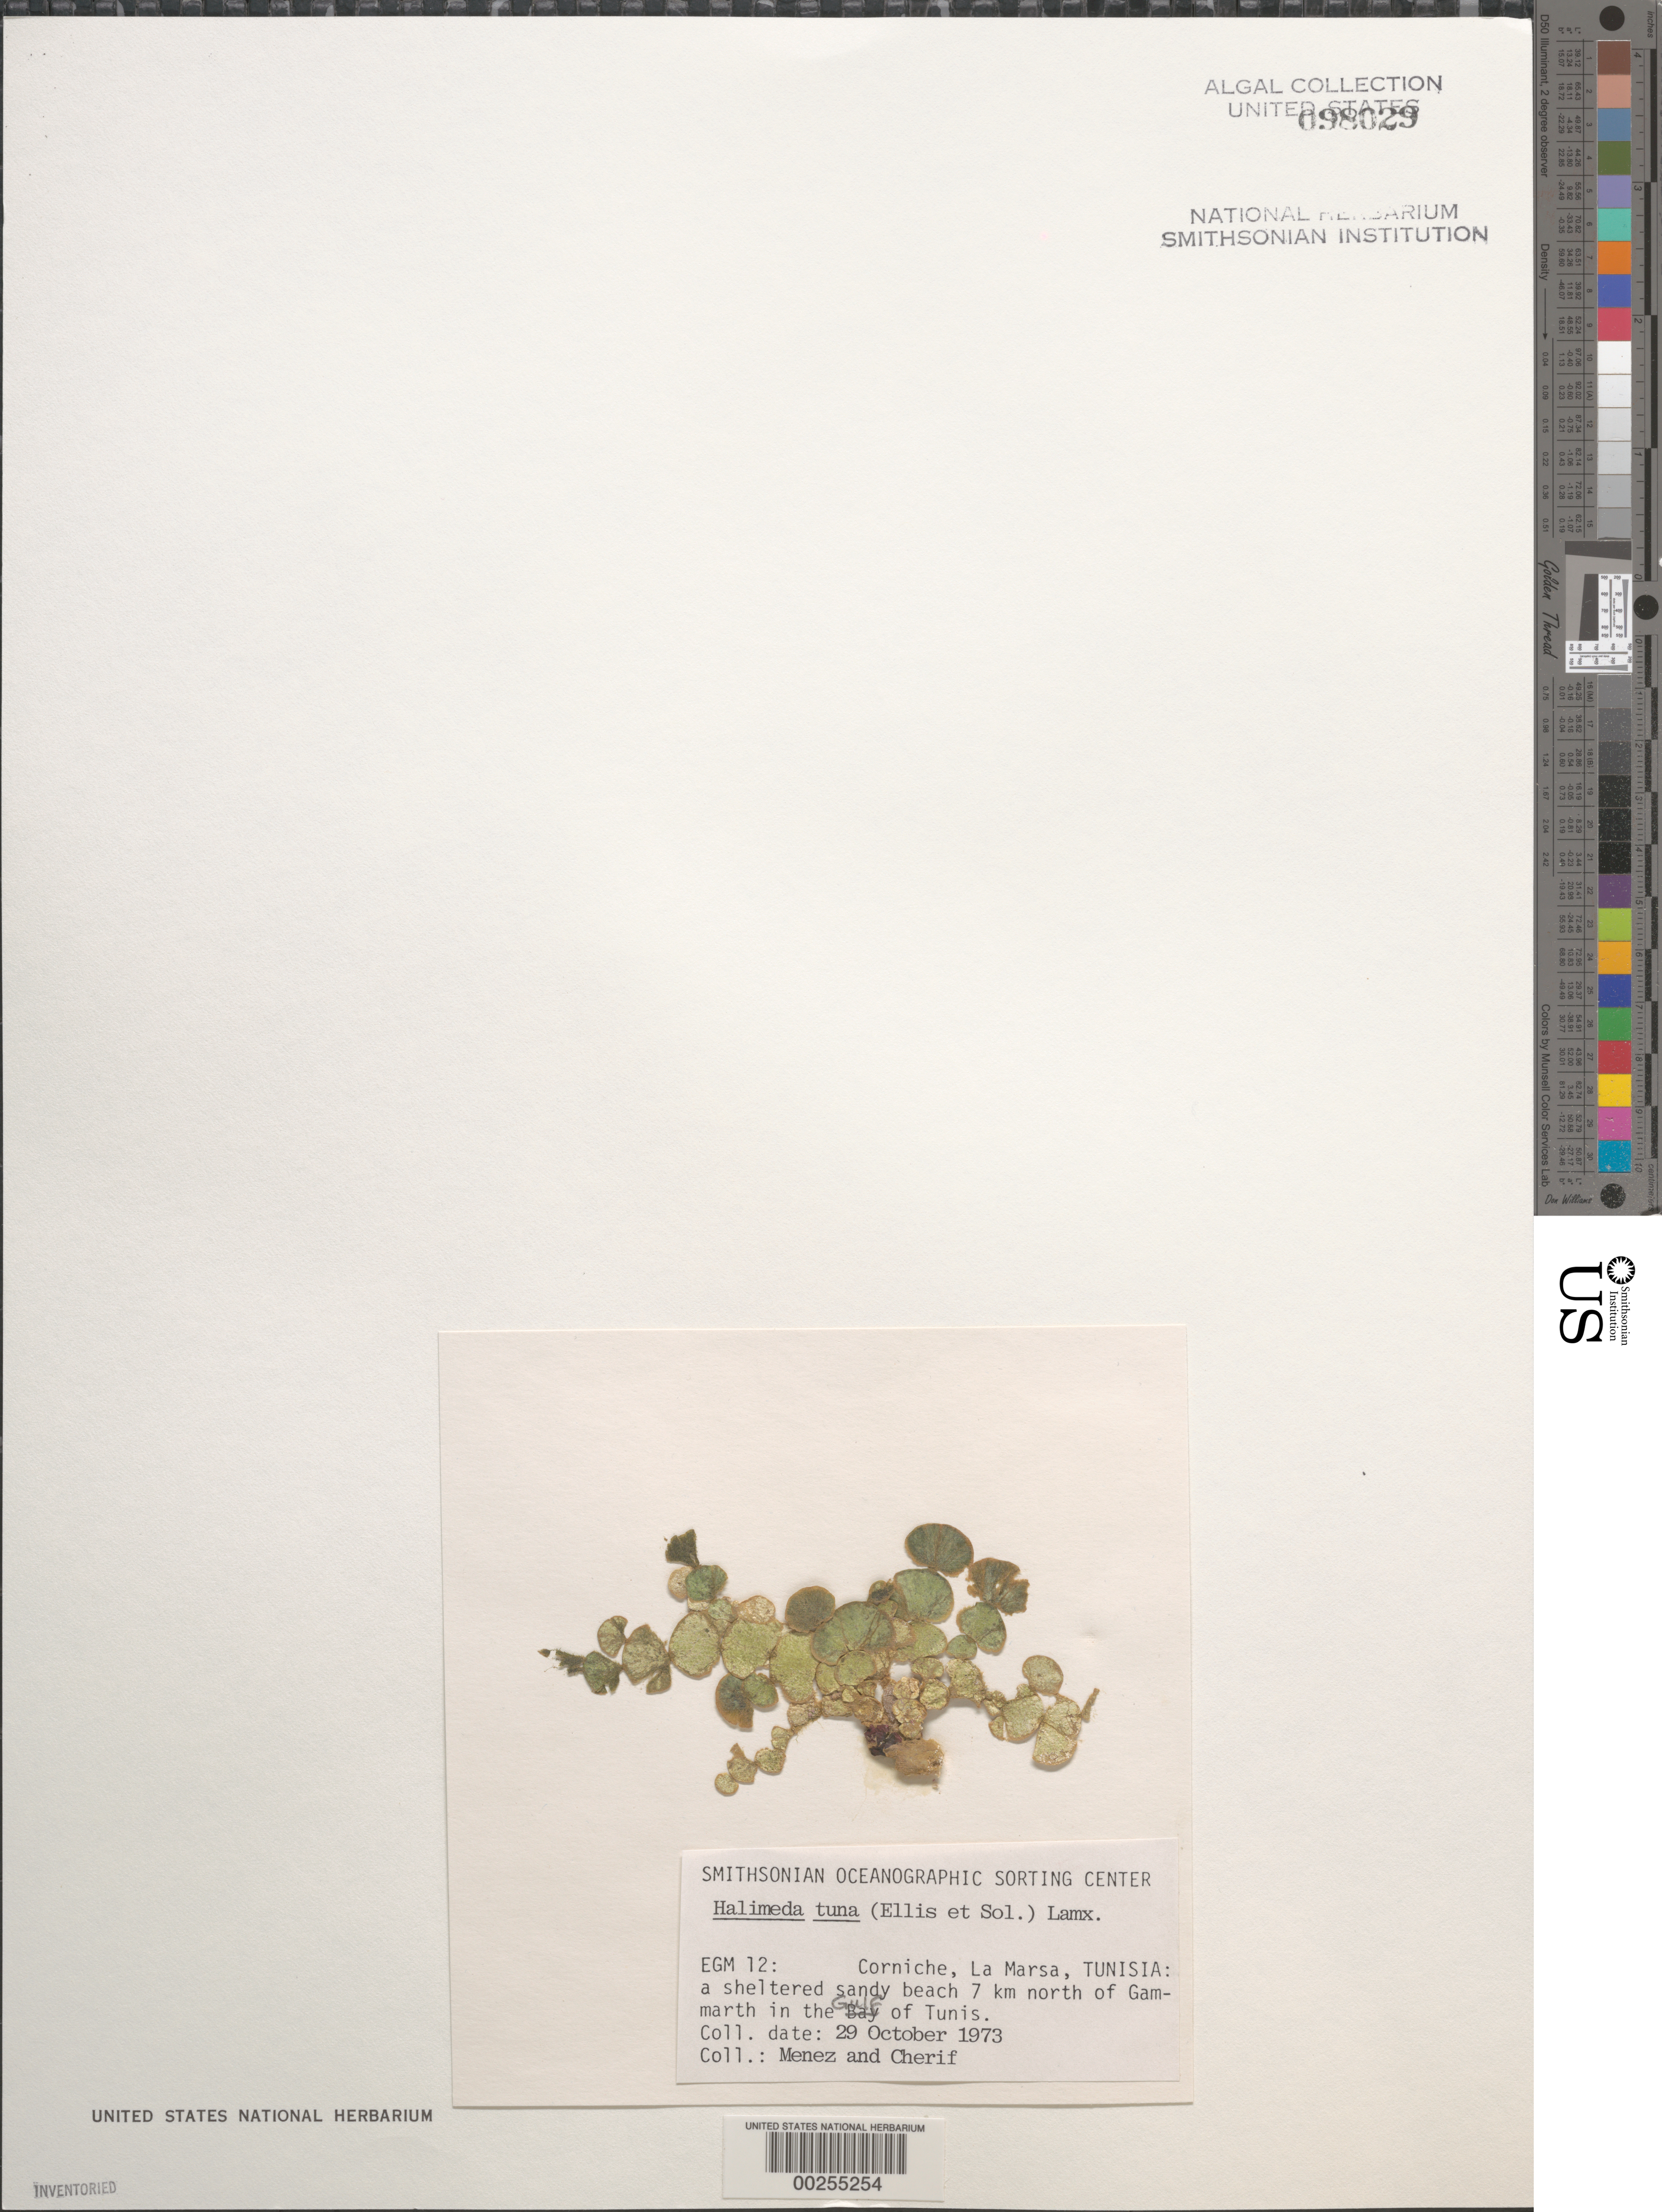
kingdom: Plantae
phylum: Chlorophyta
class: Ulvophyceae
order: Bryopsidales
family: Halimedaceae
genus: Halimeda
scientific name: Halimeda tuna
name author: (J. Ellis & Sol.) J.V.Lamouroux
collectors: Meñez & -. Cherif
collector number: EGM 12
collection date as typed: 29 Oct 1973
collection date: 1973-10-29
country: Tunisia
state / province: Tunis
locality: Corniche, la marsa, seven km north of gammarth, gulf of tunis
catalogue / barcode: US 98029